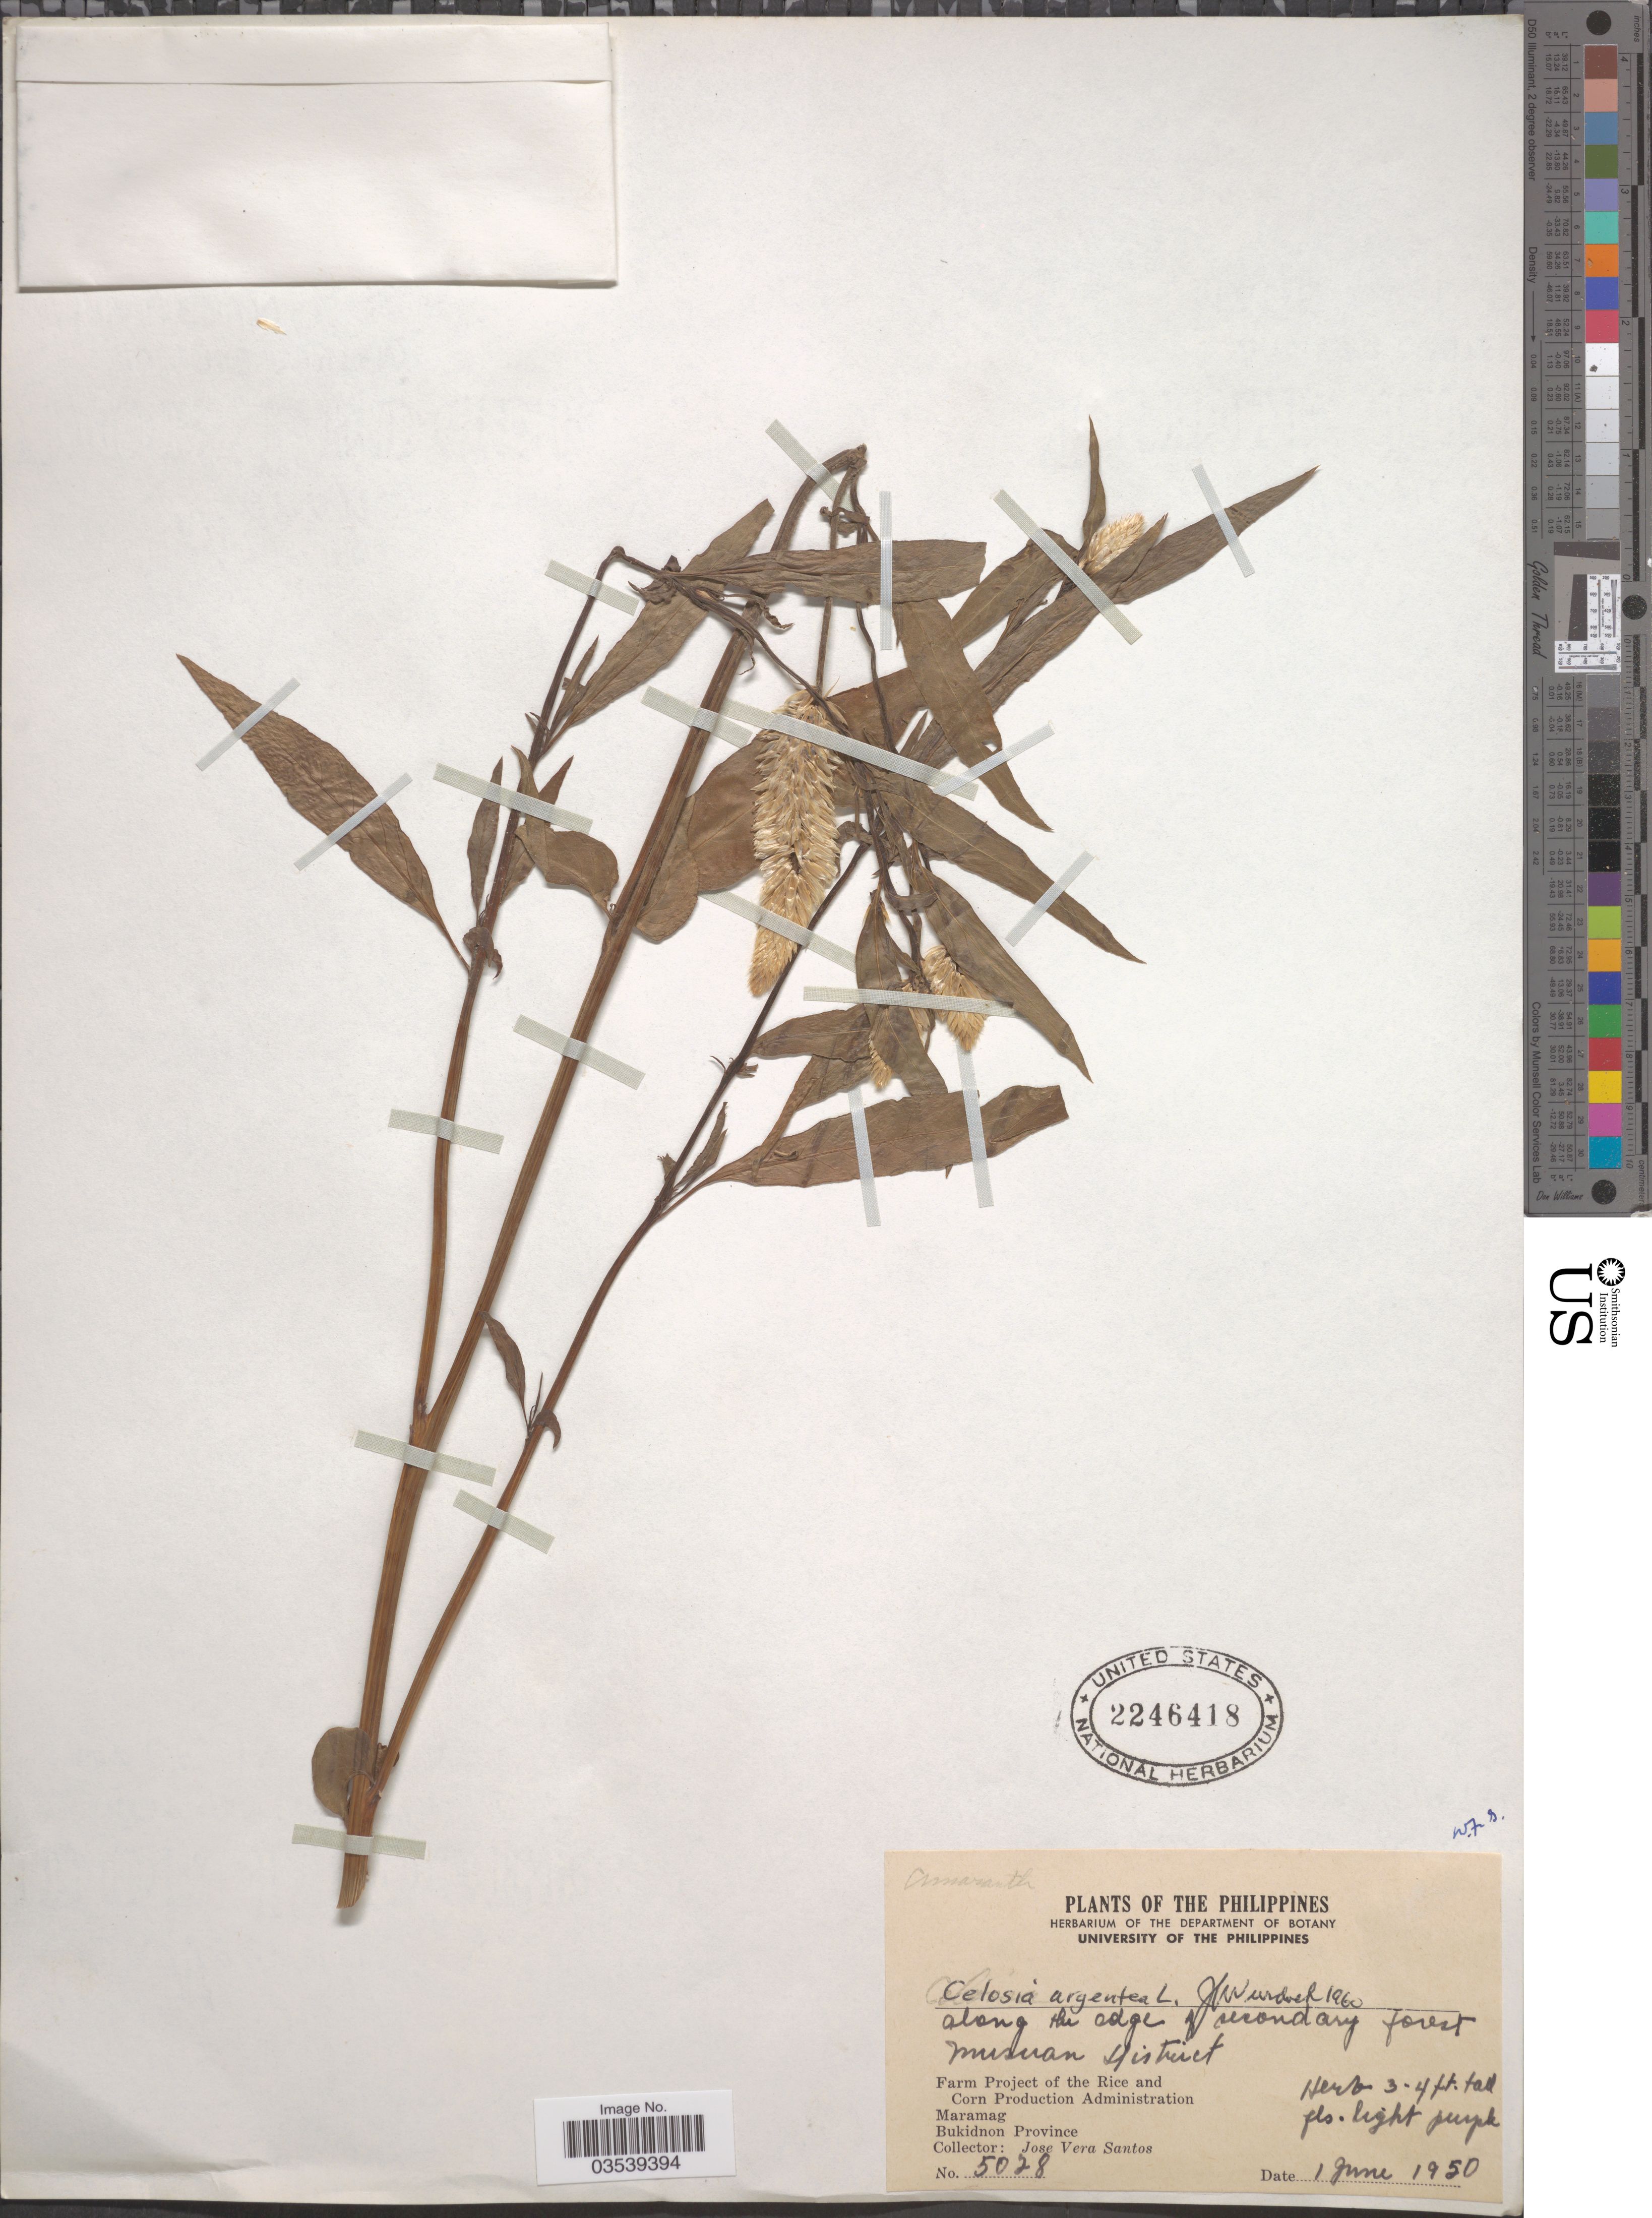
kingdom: Plantae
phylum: Tracheophyta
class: Magnoliopsida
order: Caryophyllales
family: Amaranthaceae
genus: Celosia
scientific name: Celosia argentea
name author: L.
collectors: J. V. Santos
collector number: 5028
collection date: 1950-06-01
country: Philippines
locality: Musuan District. Farm Project of the Rice and Corn Production Administration. Maramag, Bukidnon Province.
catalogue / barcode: US 2246418